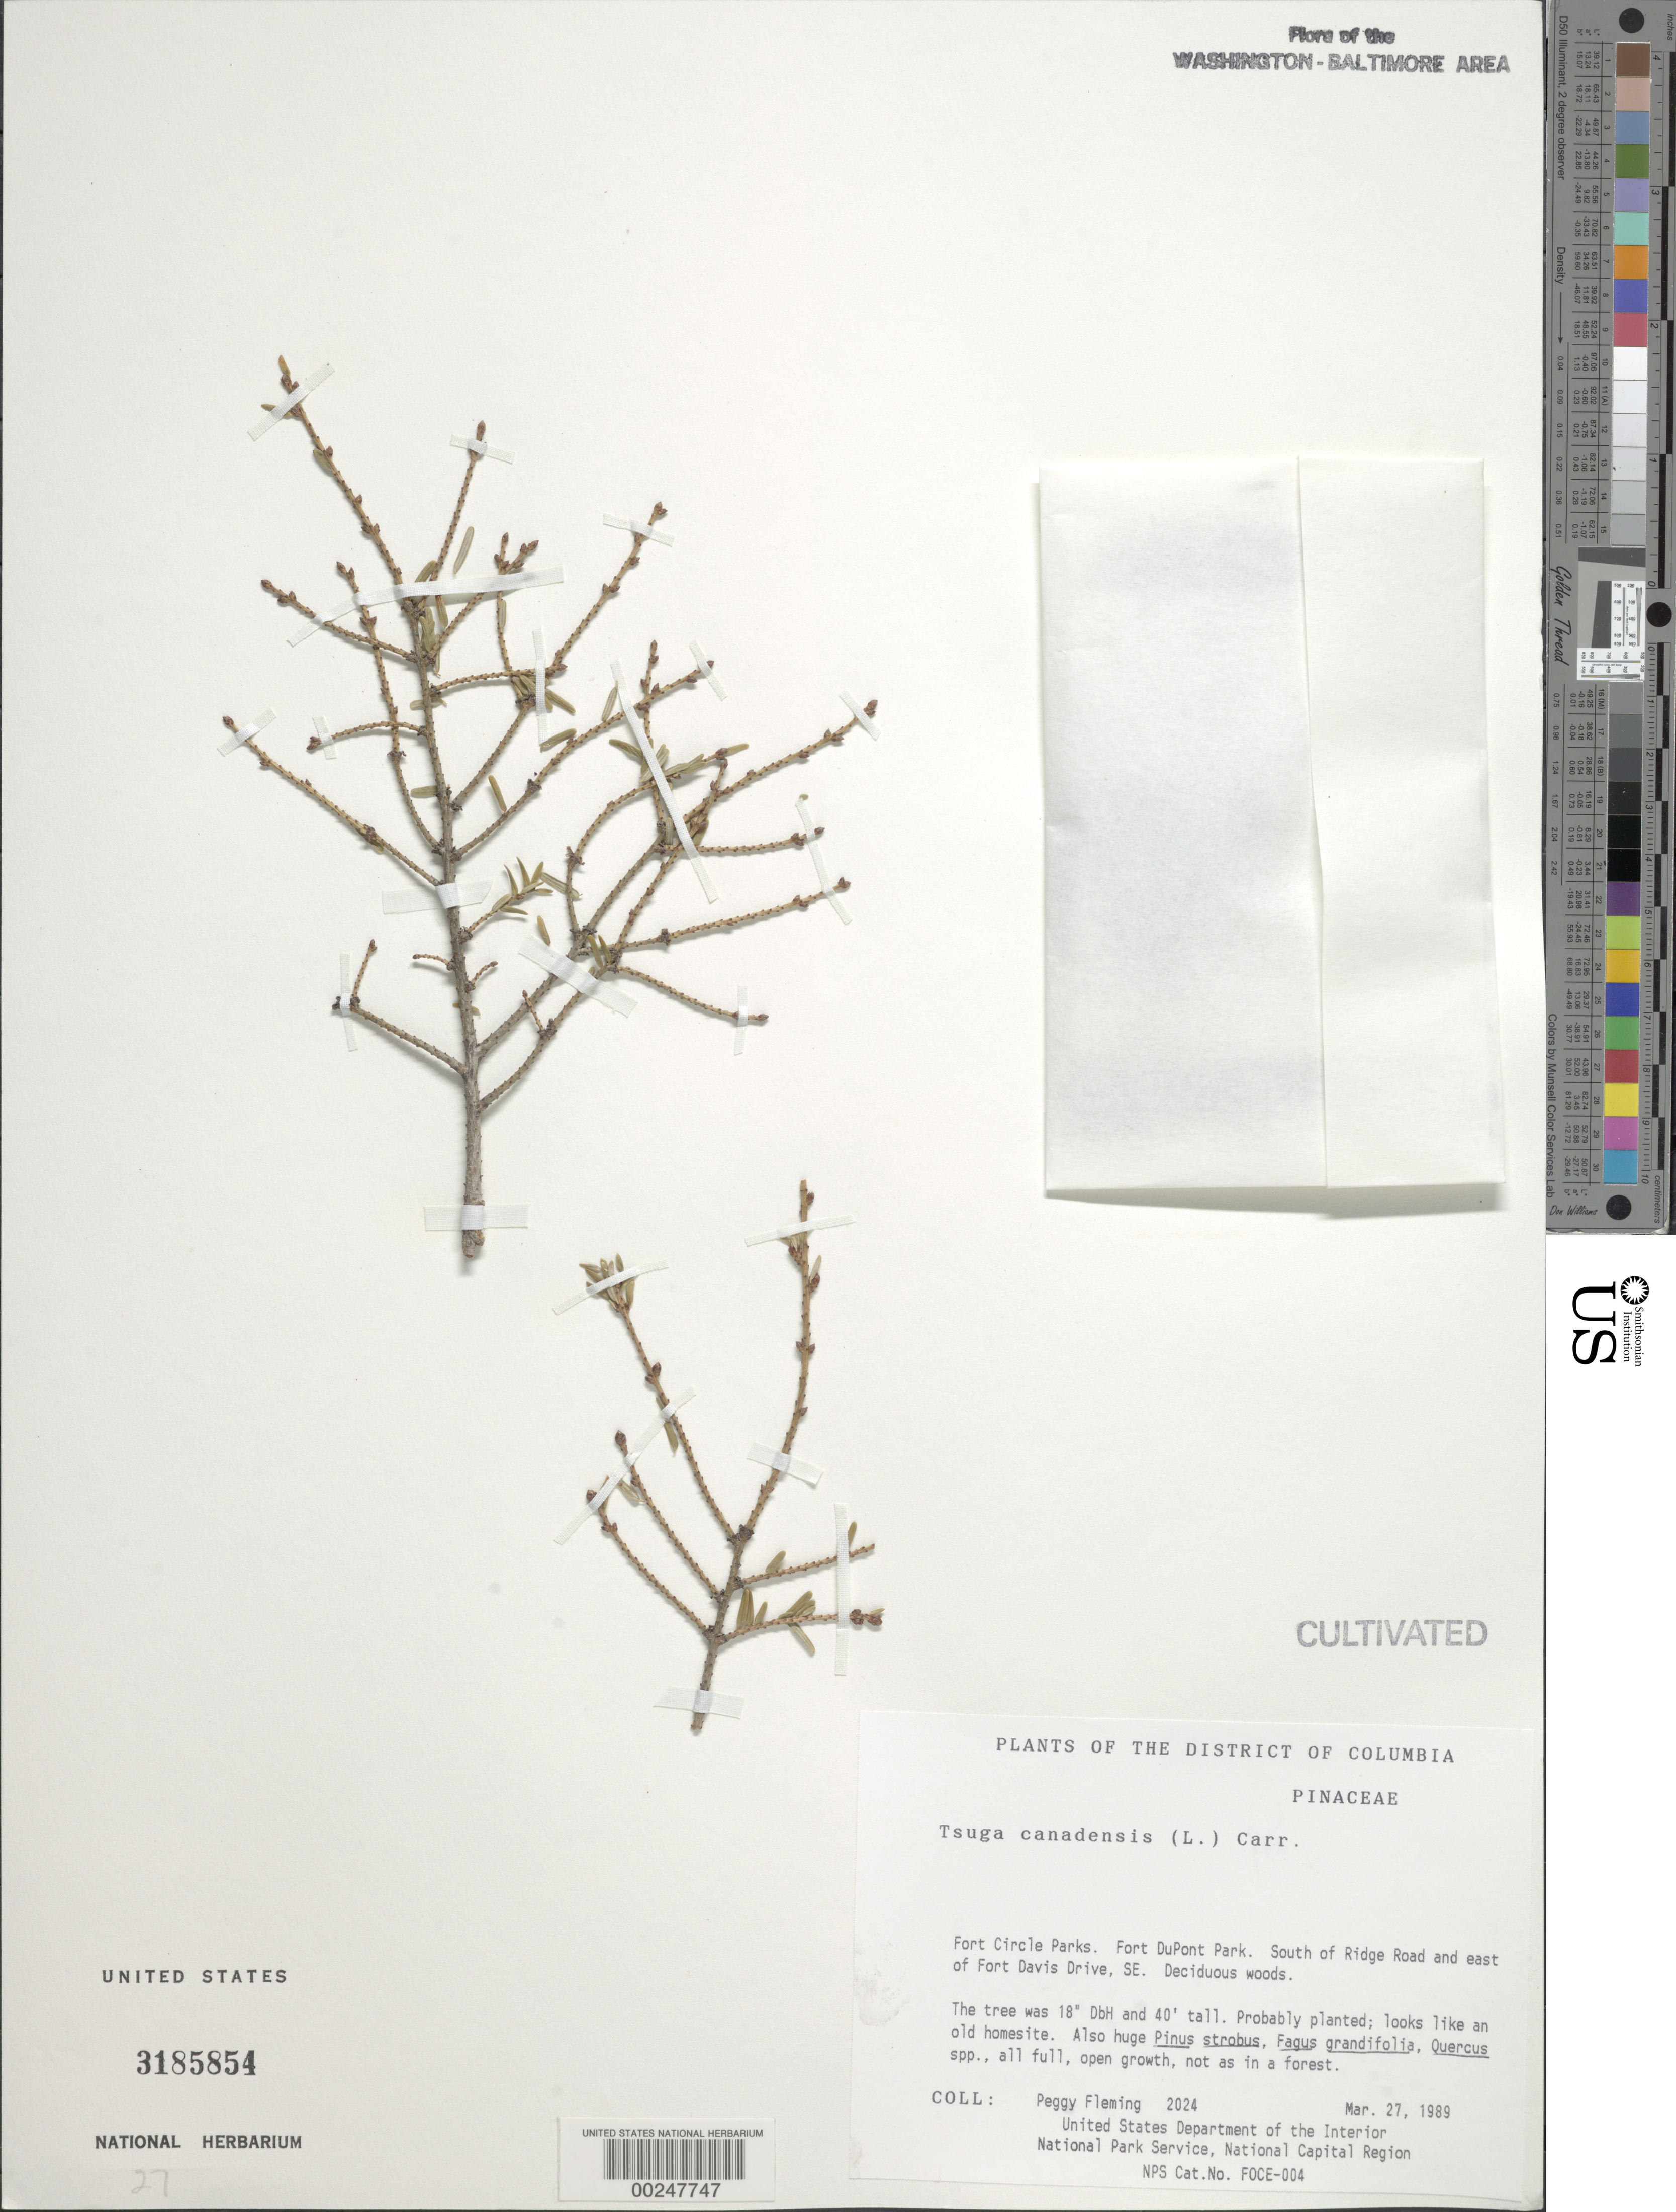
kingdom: Plantae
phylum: Tracheophyta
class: Pinopsida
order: Pinales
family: Pinaceae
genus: Tsuga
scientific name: Tsuga canadensis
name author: (L.) Carrière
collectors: P. Fleming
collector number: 2024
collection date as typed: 27 Mar 1989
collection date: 1989-03-27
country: United States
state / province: District of Columbia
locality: Fort Circle Parks, Fort Dupont Park, S of Ridge Road and E of Fort Davis Dr, SE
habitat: Deciduous woods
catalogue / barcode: US 3185854